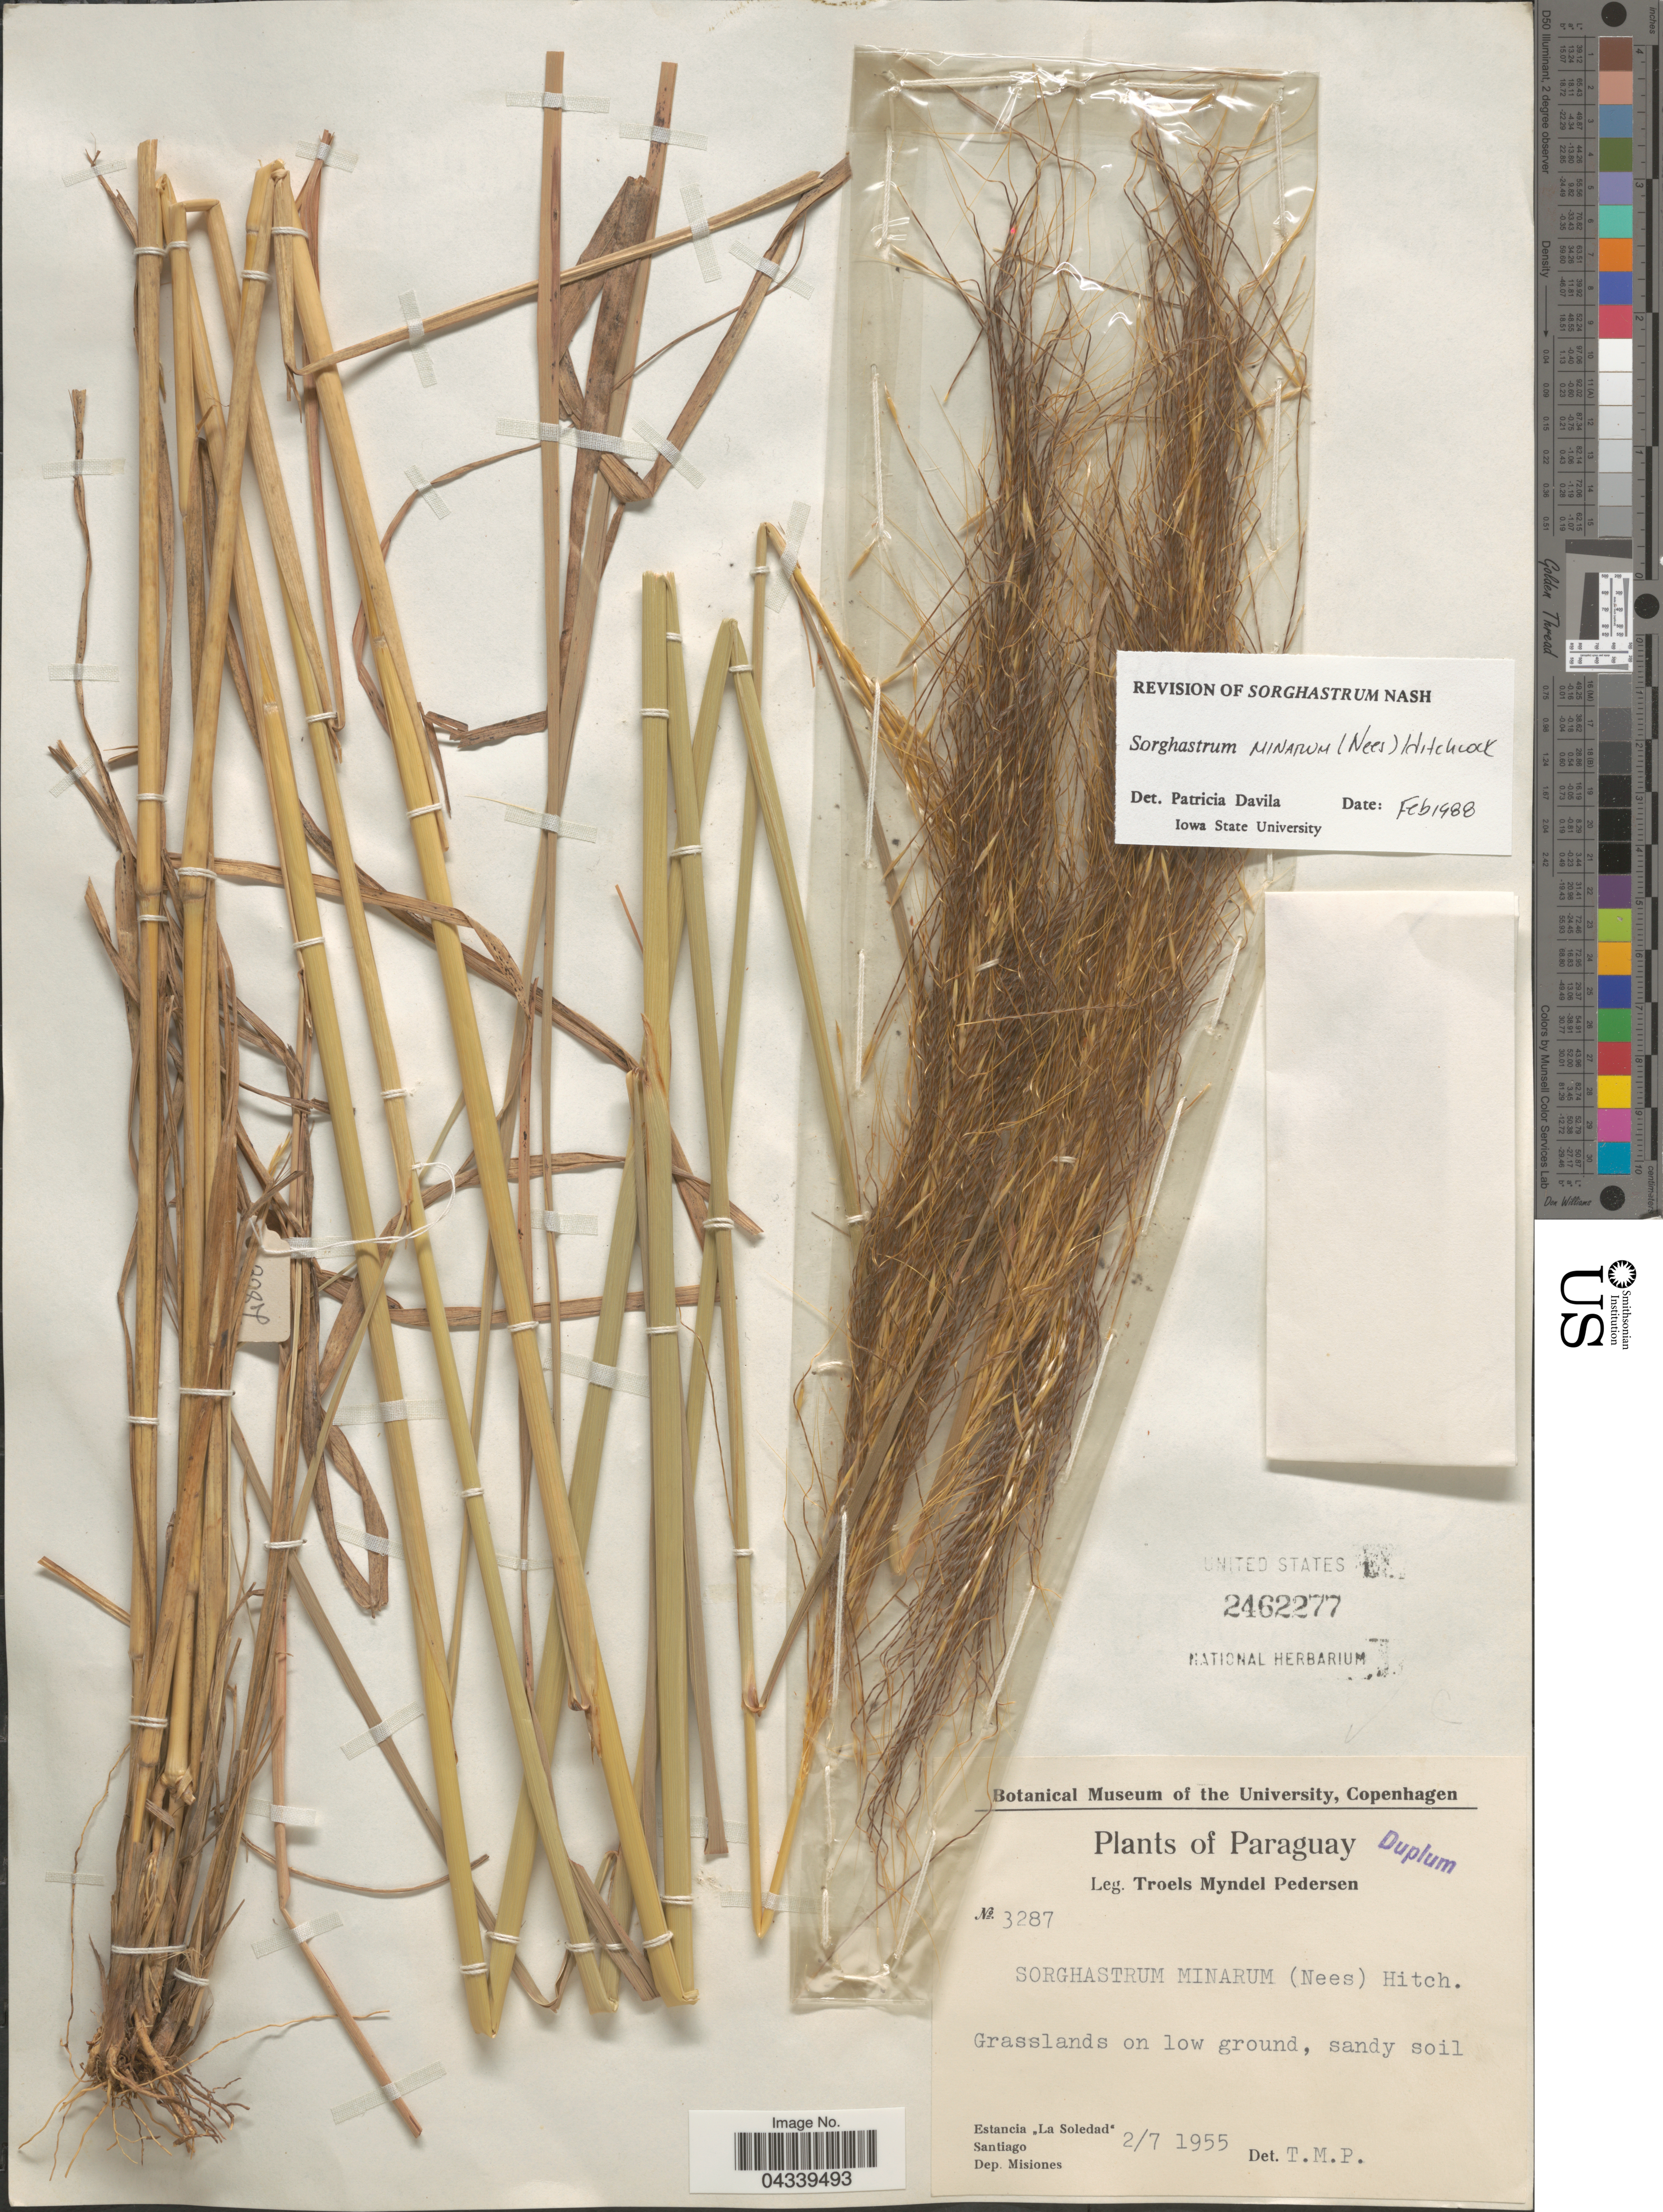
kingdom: Plantae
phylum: Tracheophyta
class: Liliopsida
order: Poales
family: Poaceae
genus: Sorghastrum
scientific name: Sorghastrum minarum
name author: (Nees) Hitchc.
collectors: T. Pederson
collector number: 3287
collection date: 1955-07-02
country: Paraguay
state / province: Misiones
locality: Estancia "La Soledad". Santiago. Dep. Misiones.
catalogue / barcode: US 2462277